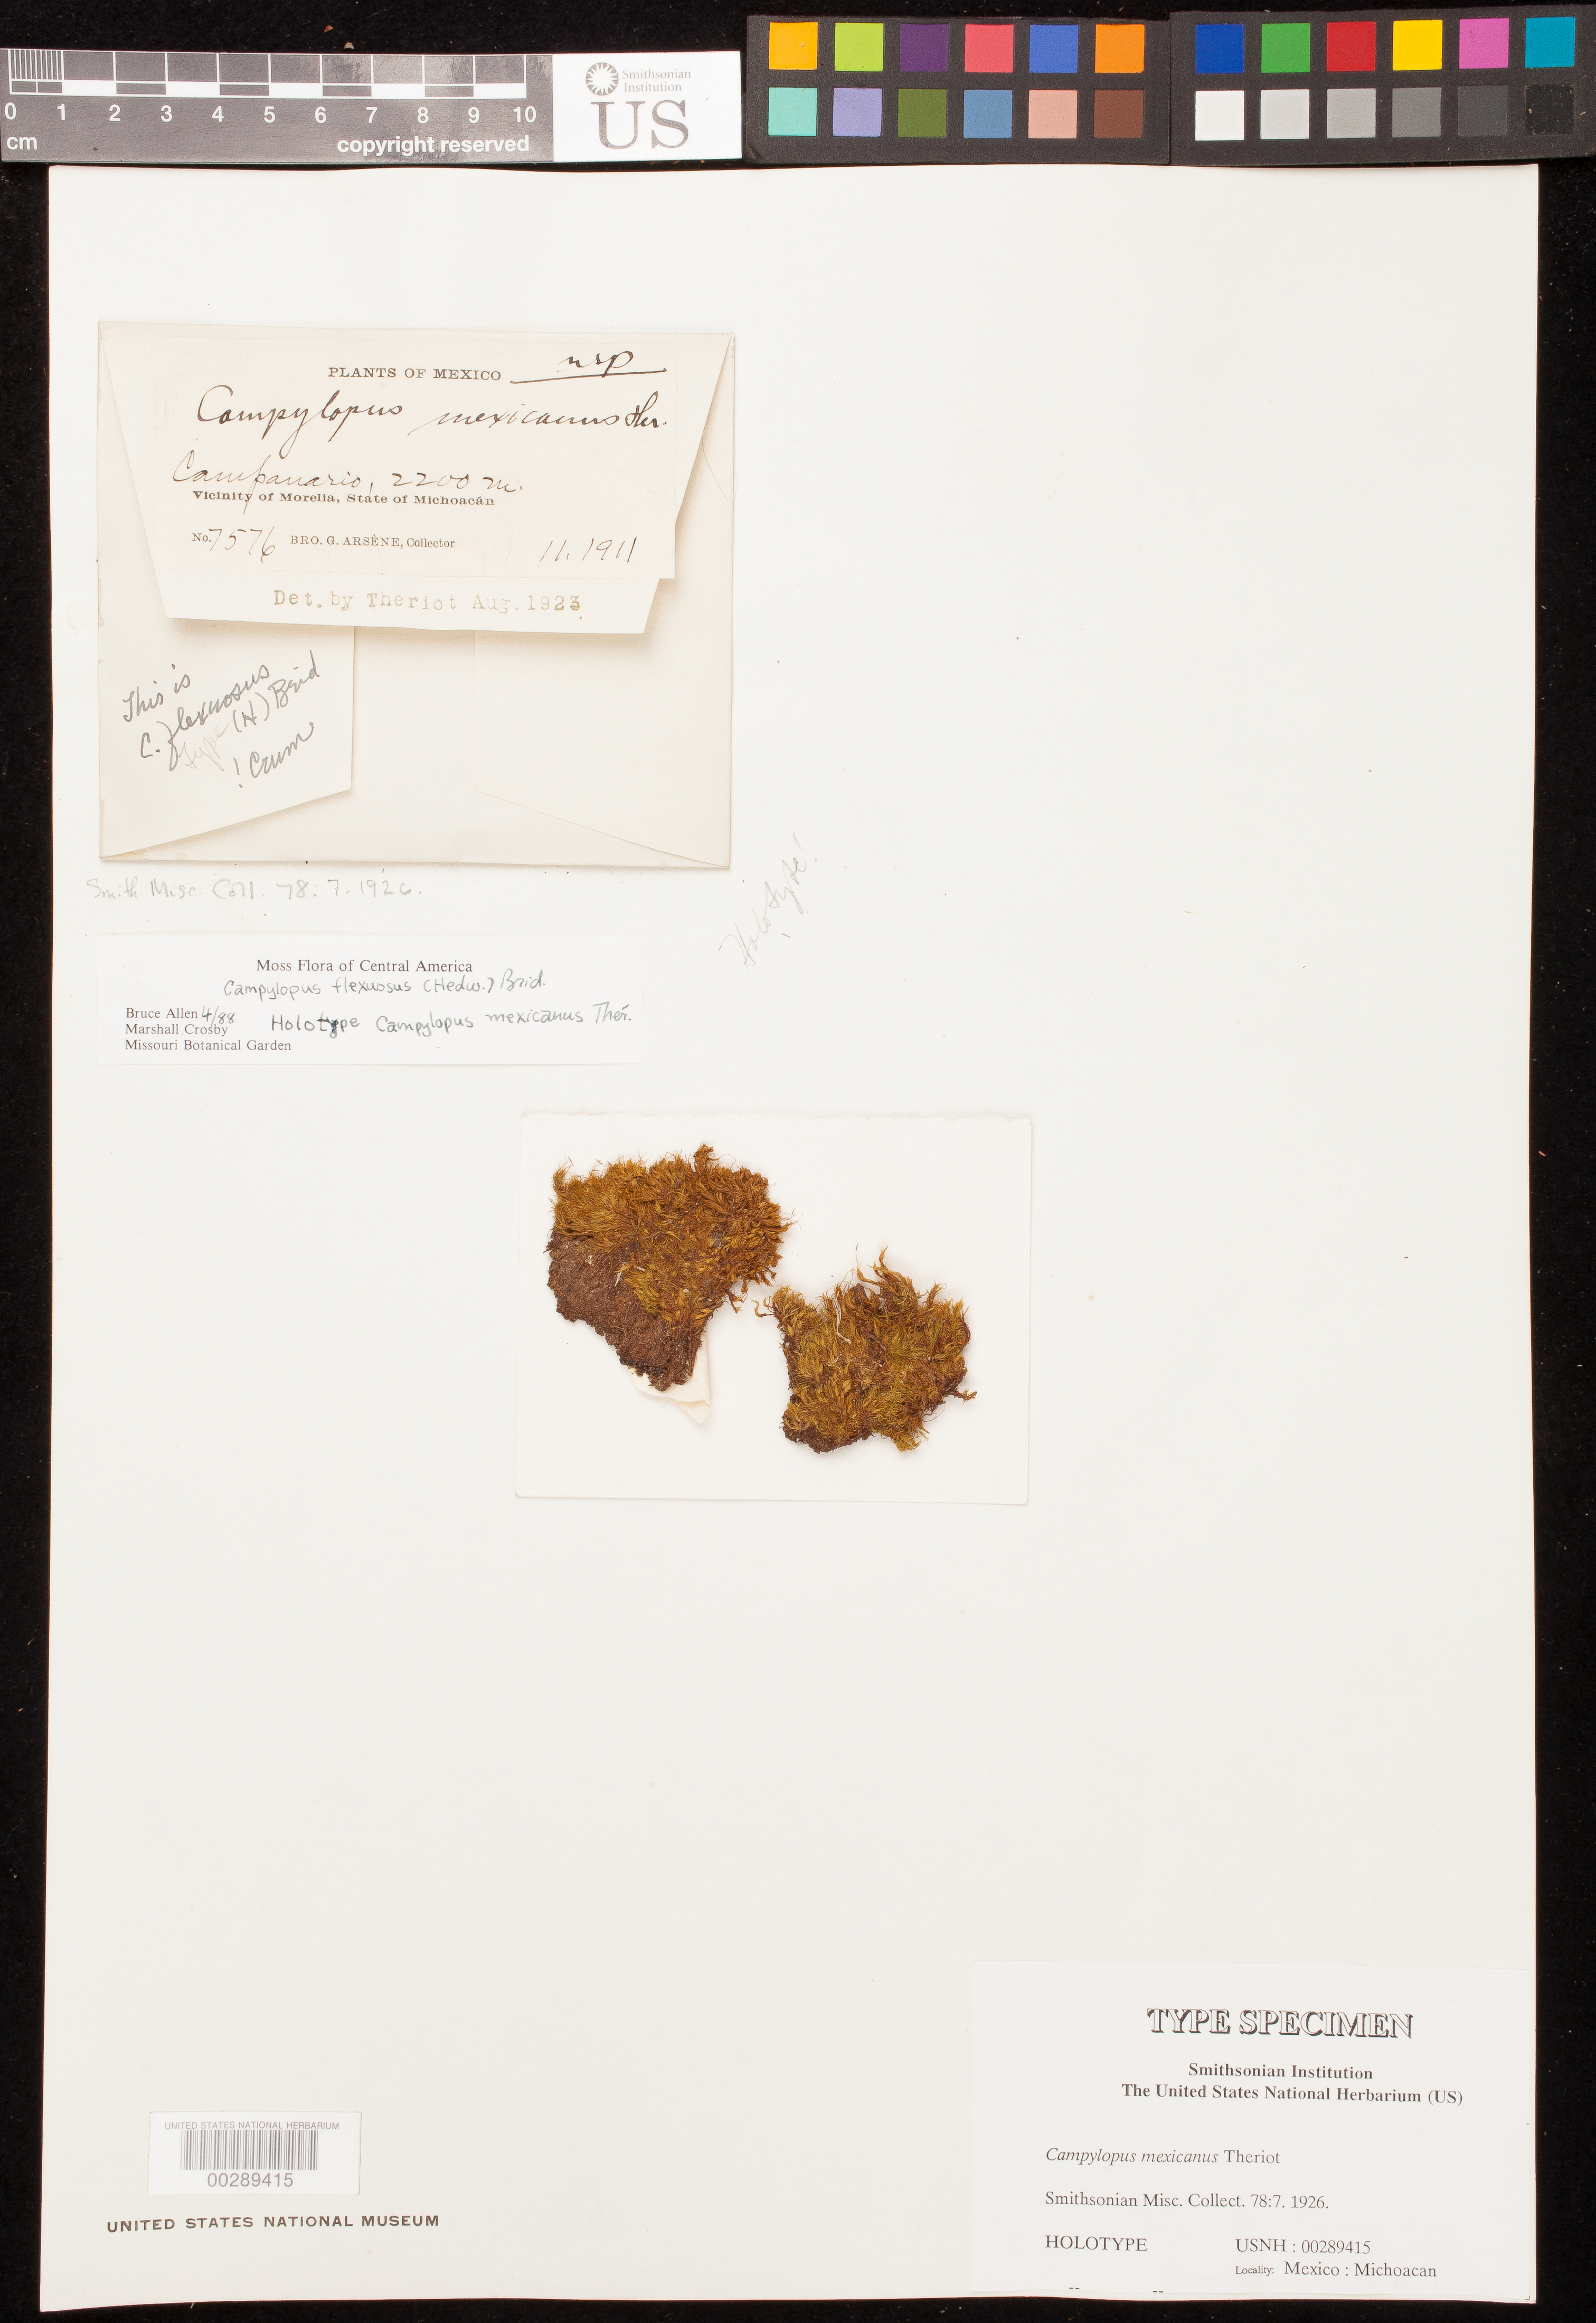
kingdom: Plantae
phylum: Bryophyta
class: Bryopsida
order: Dicranales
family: Leucobryaceae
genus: Campylopus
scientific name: Campylopus mexicanus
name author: Thér.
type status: Holotype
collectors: Bro. G. Arsène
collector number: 7576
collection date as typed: Nov 1911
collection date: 1911-11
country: Mexico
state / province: Michoacán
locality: Vicinity of Morelia.